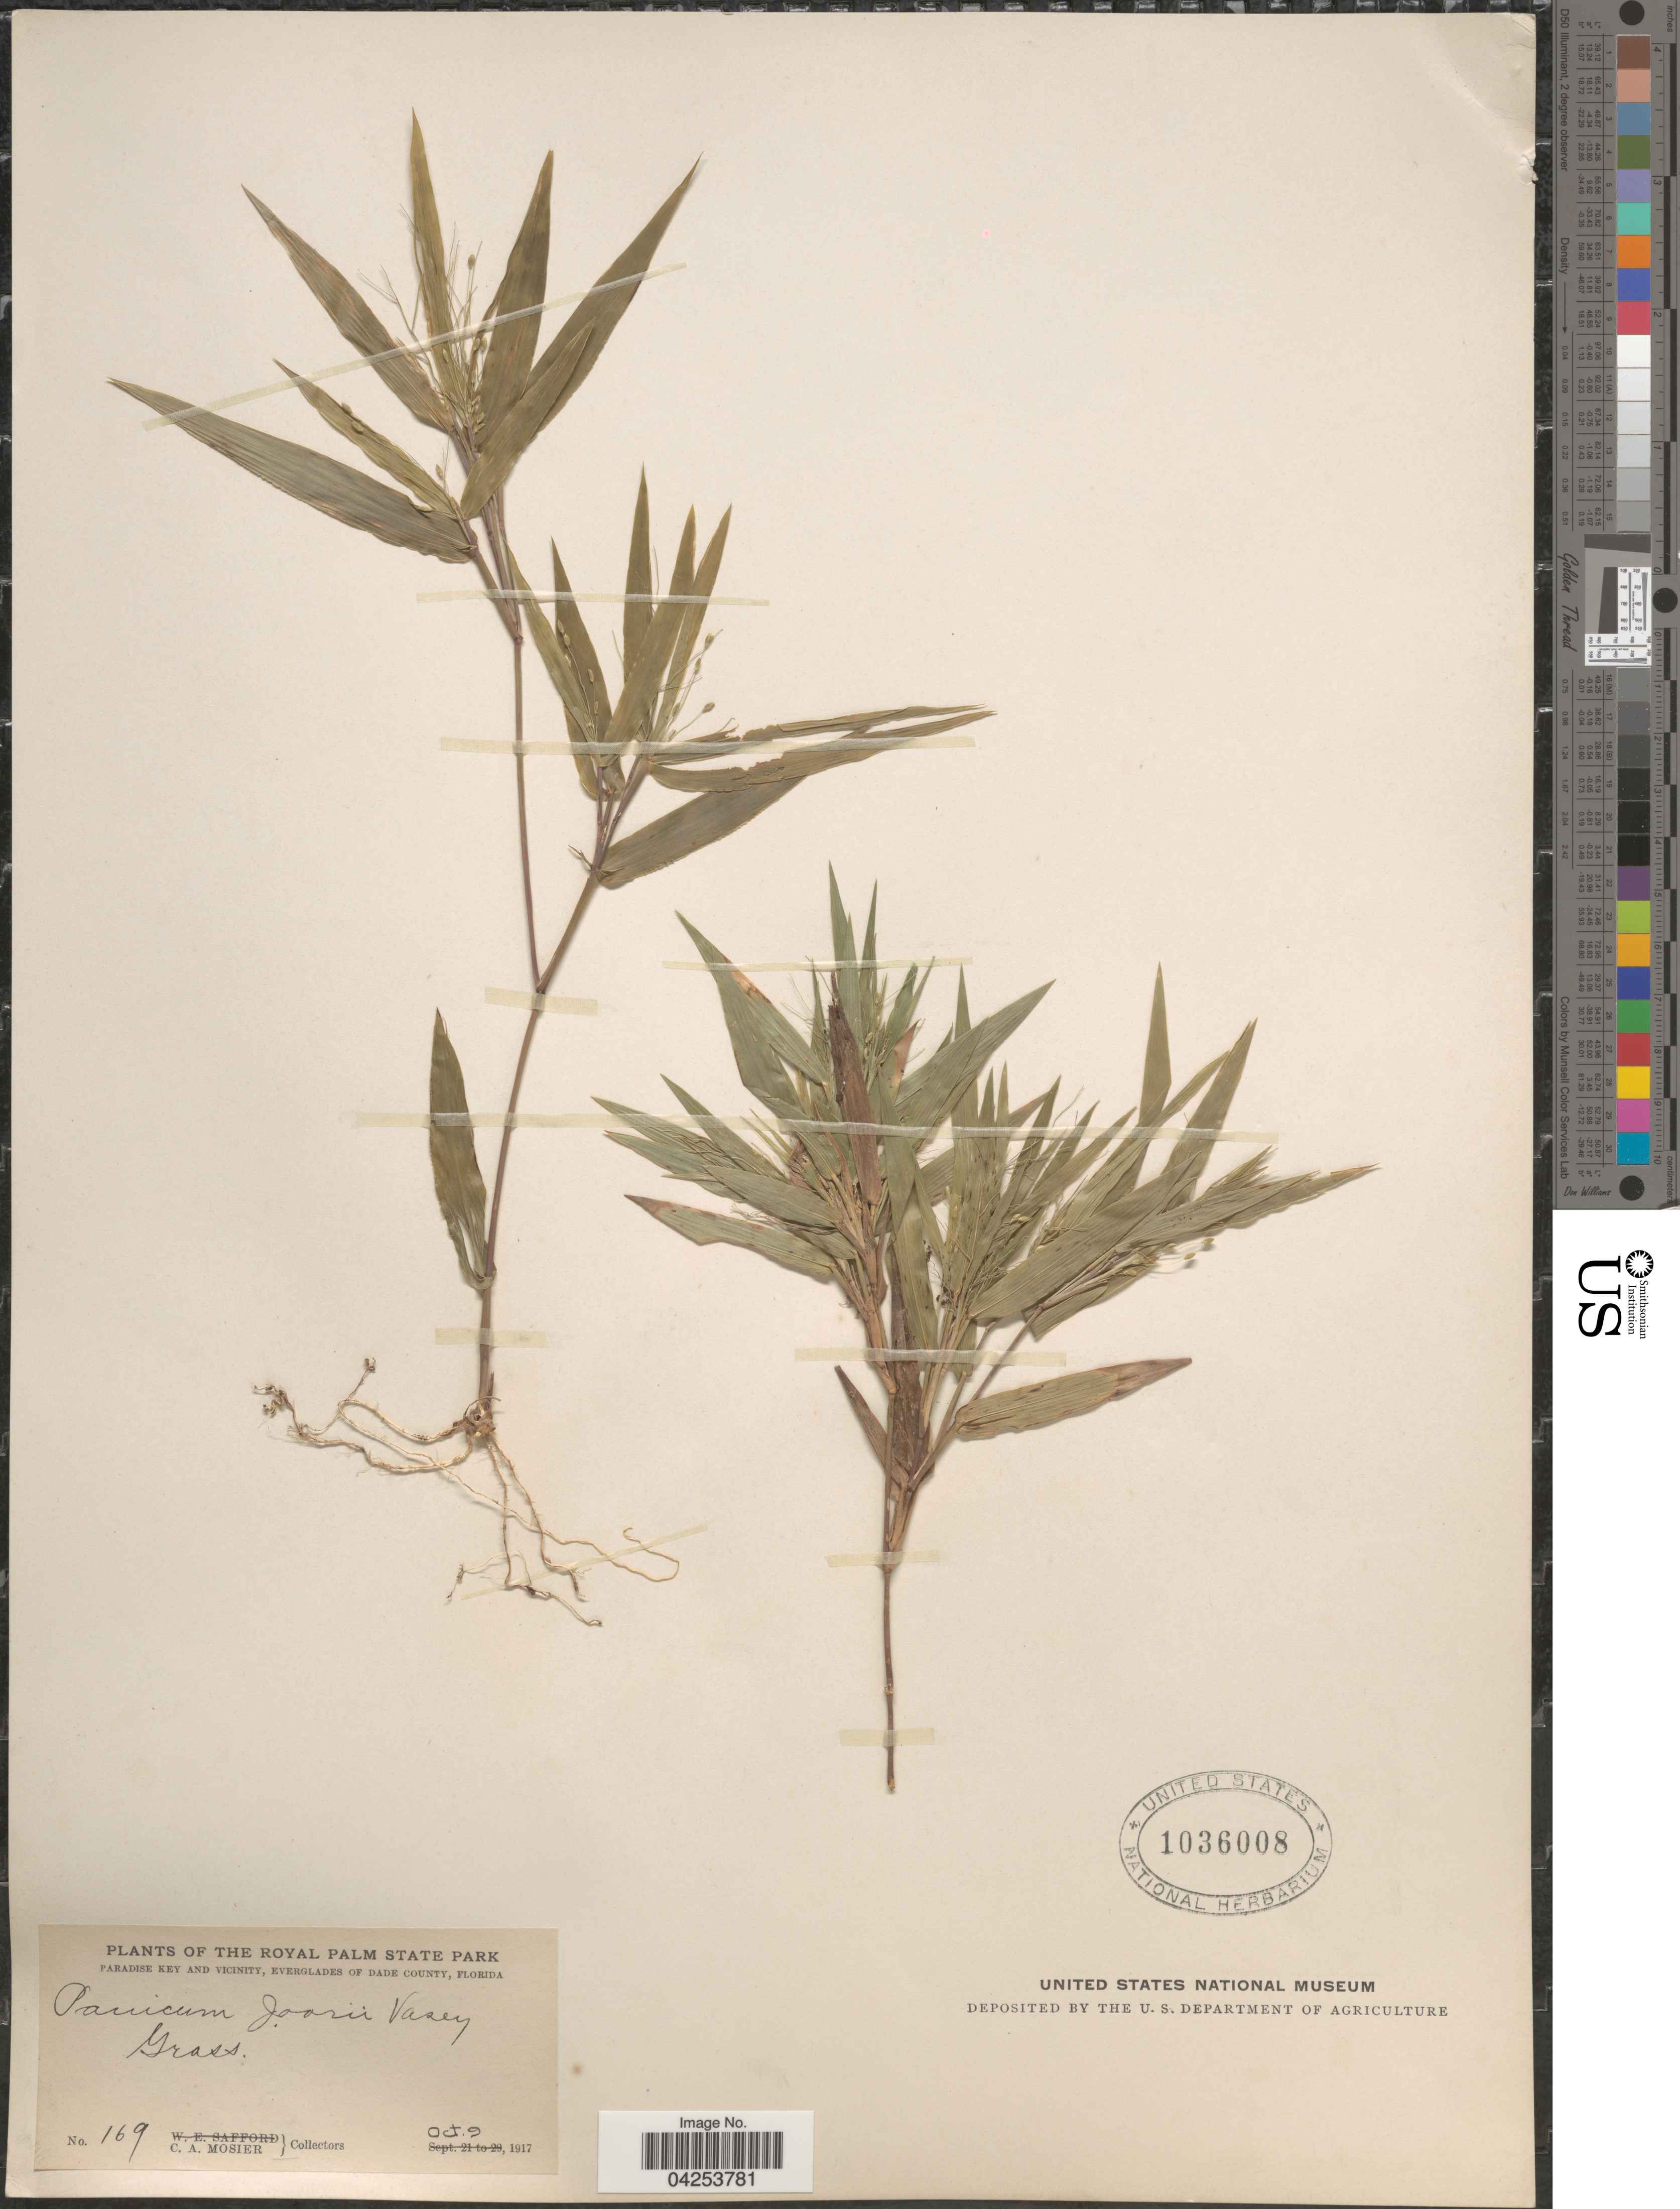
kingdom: Plantae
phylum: Tracheophyta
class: Liliopsida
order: Poales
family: Poaceae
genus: Dichanthelium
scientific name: Dichanthelium commutatum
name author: (Schult.) Gould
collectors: C. A. Mosier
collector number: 169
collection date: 1917-10-09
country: United States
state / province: Florida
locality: Royal Palm State Park. Paradise Key and Vicinity, Everglades of Dade County.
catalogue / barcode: US 1036008